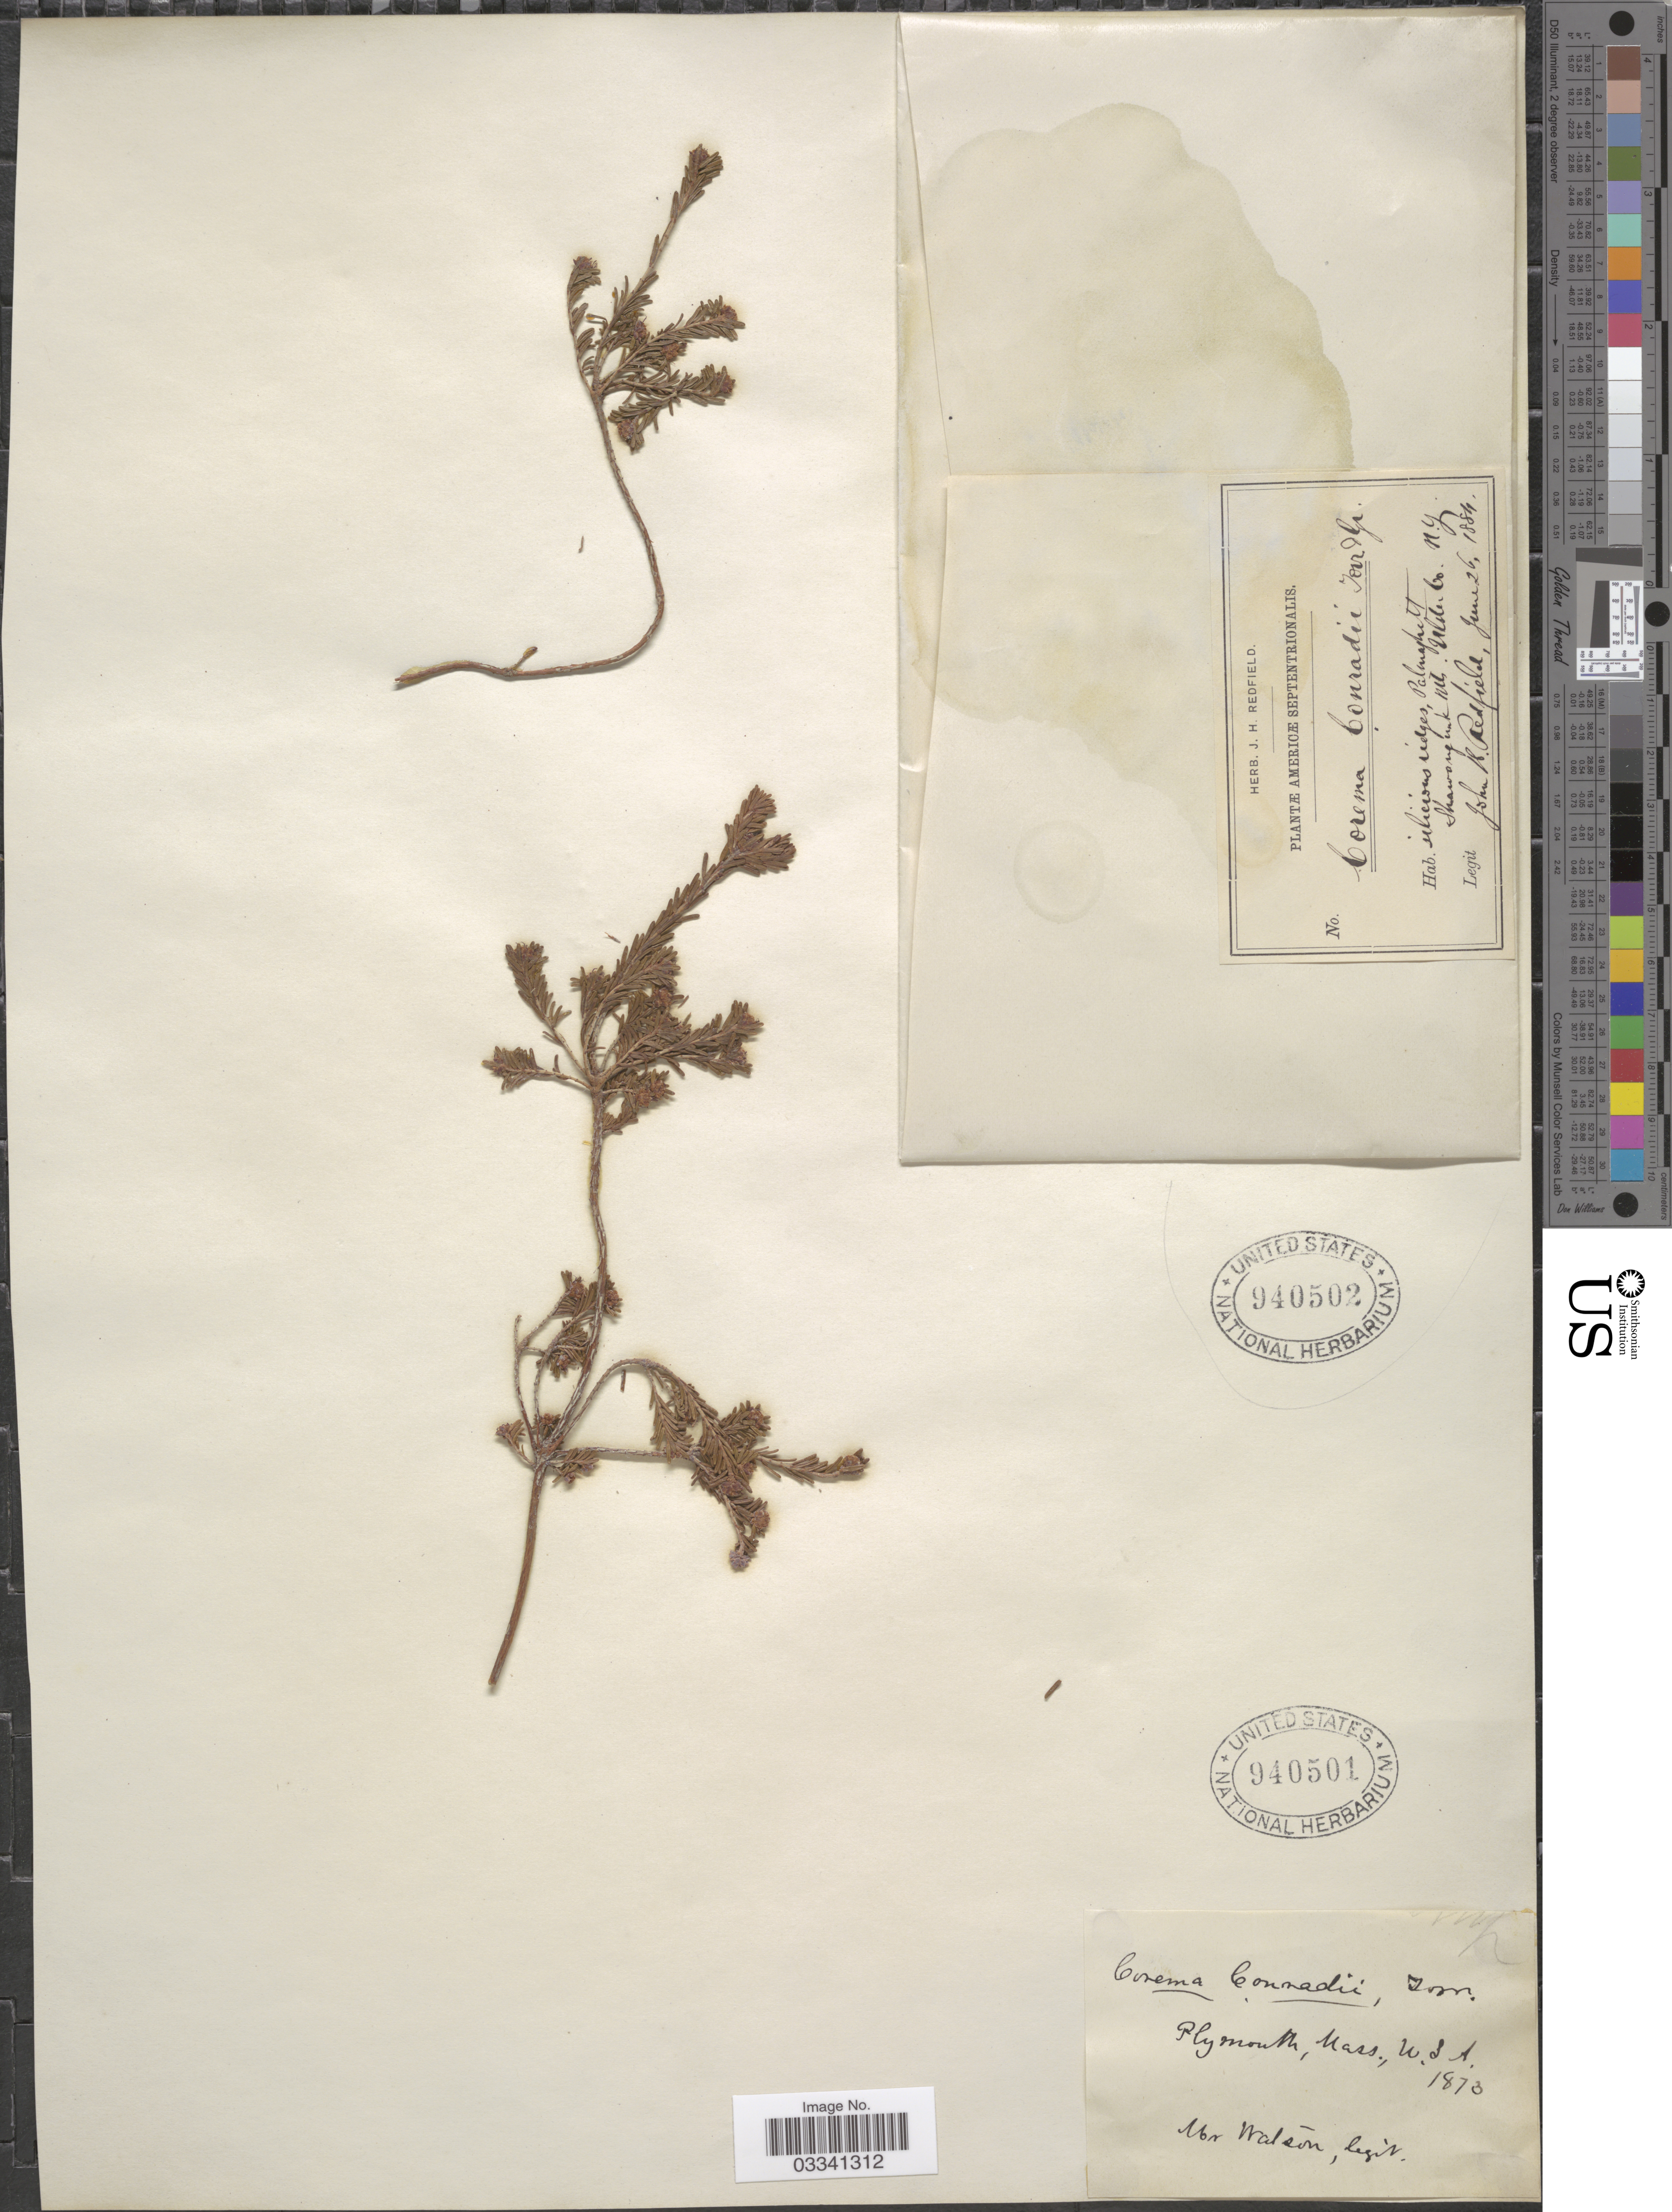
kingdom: Plantae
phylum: Tracheophyta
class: Magnoliopsida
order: Ericales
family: Ericaceae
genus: Corema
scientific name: Corema conradii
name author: Torr.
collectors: J. Redfield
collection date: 1884-06-26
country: United States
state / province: New York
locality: Americæ Septentrionalis. Palmaghett Shawangunk Mts. Ulster Co.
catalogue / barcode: US 940502-2